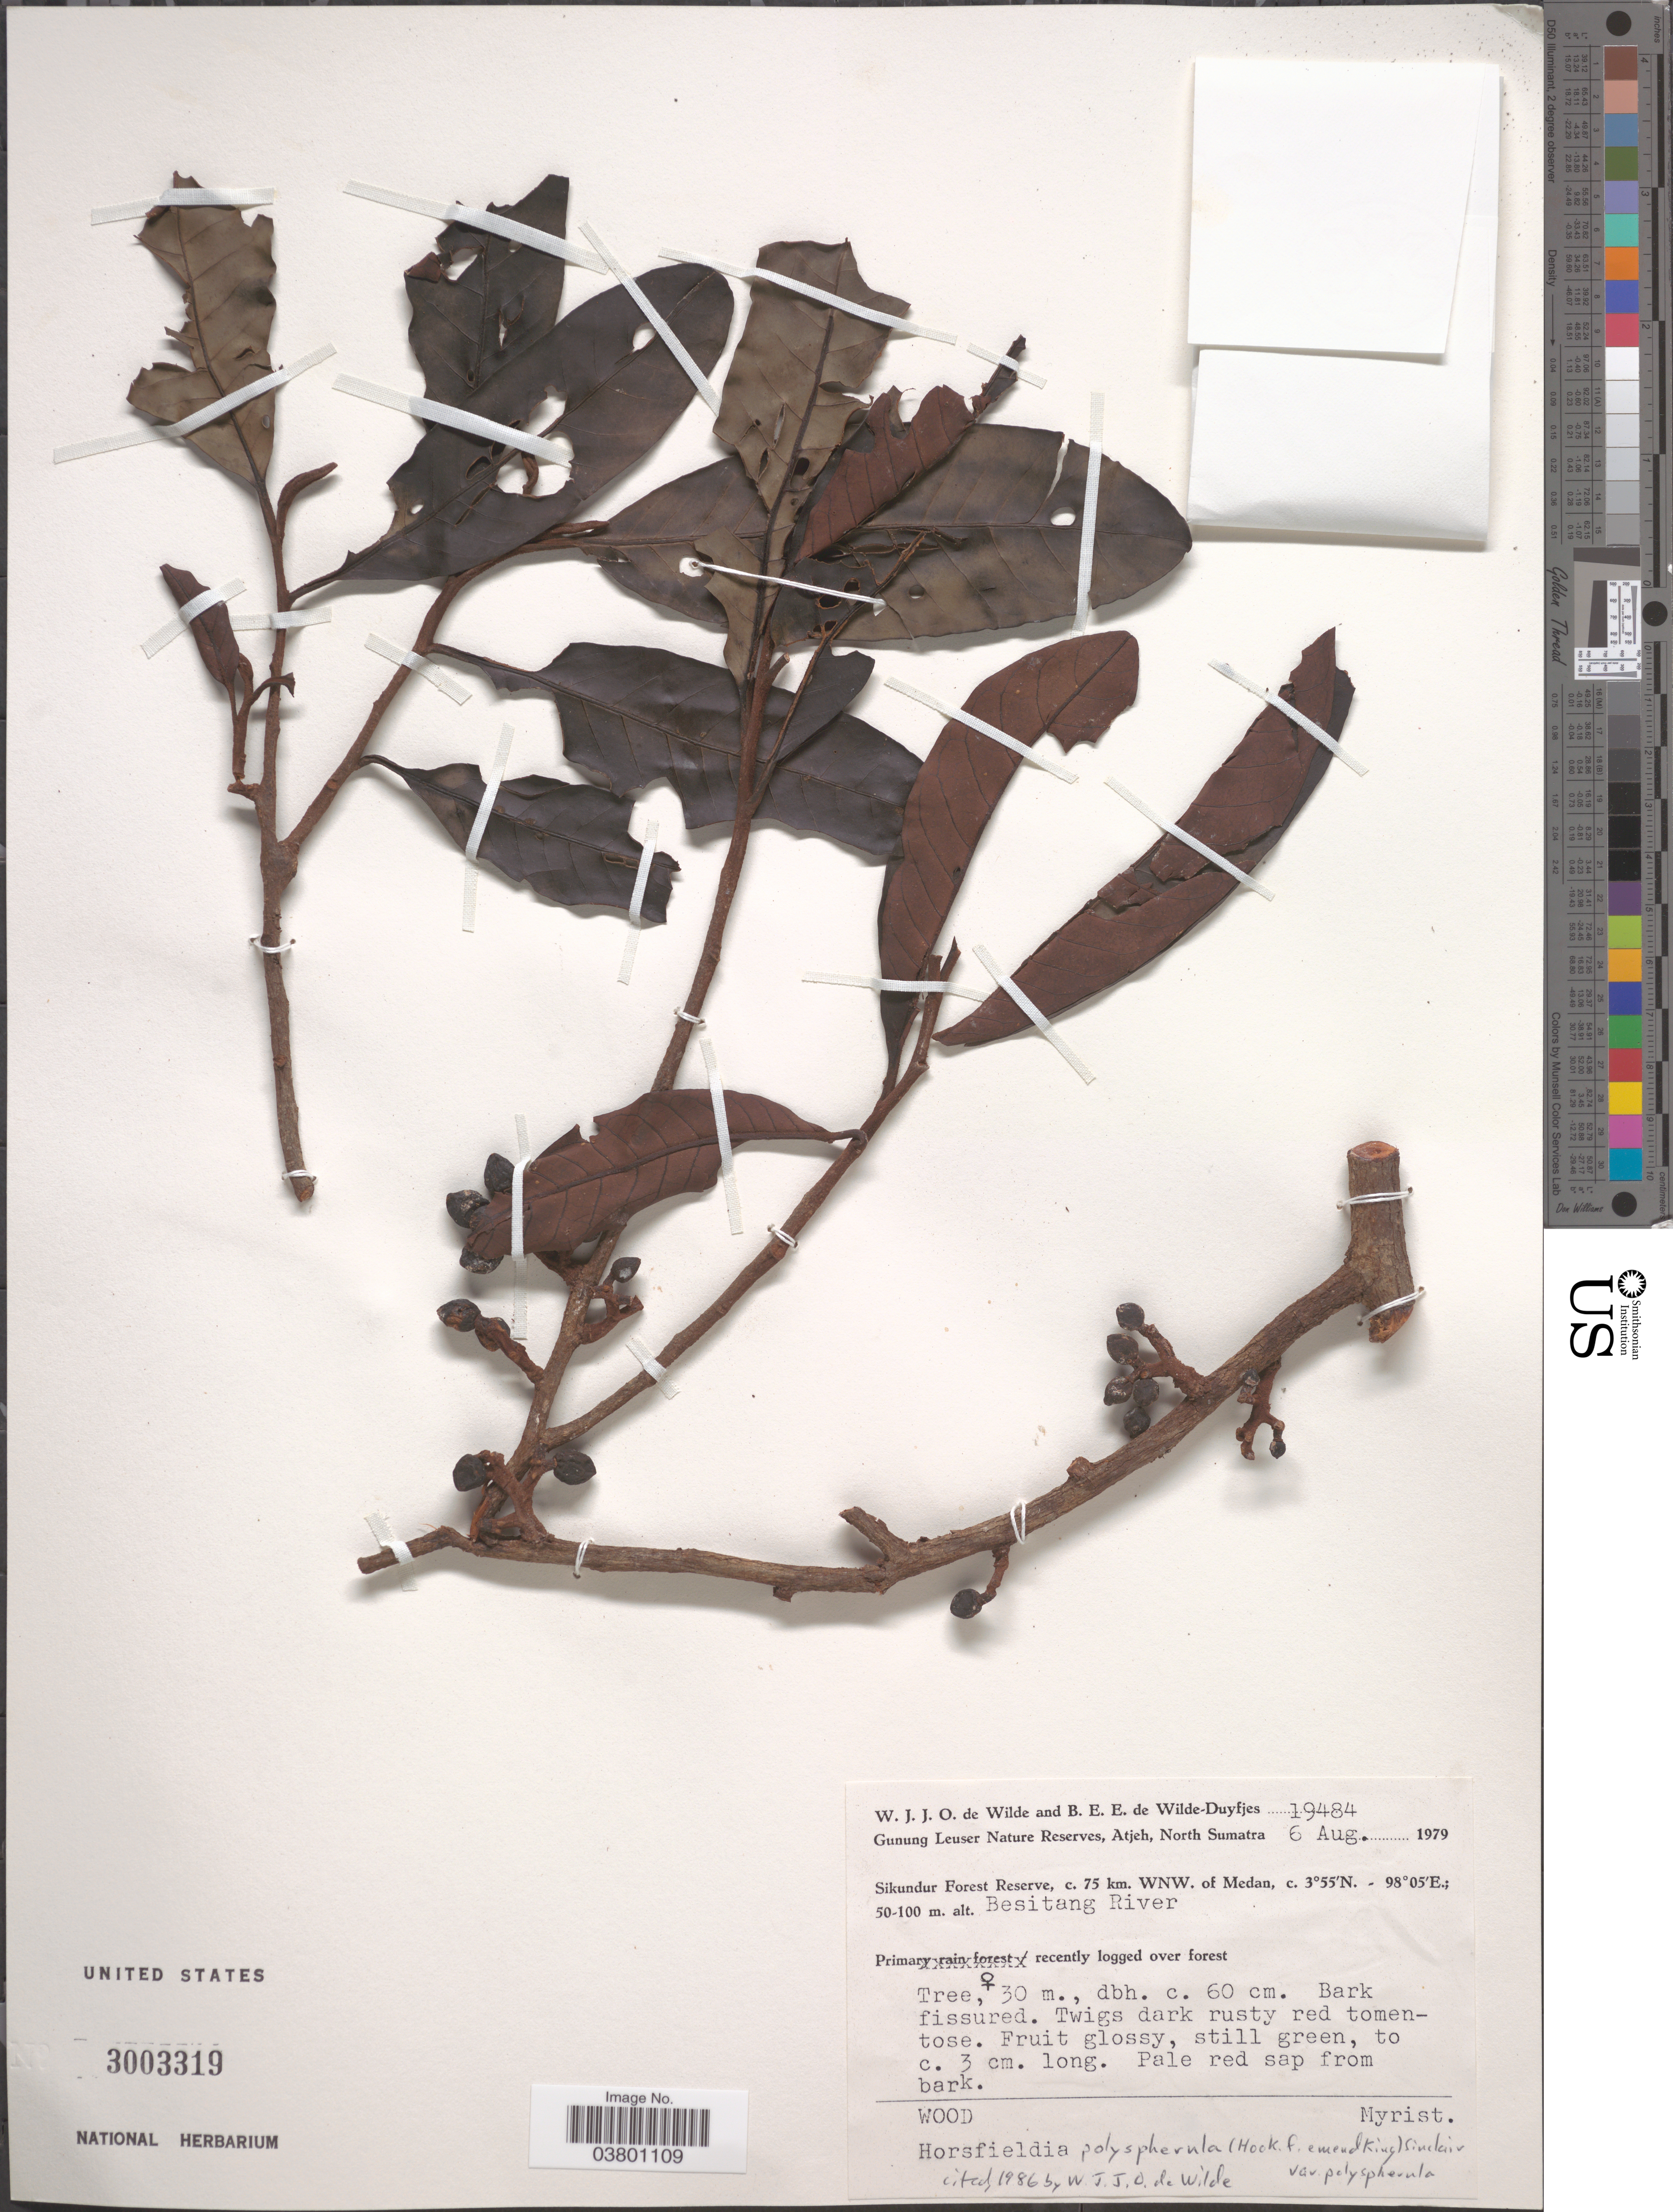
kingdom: Plantae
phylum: Tracheophyta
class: Magnoliopsida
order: Magnoliales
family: Myristicaceae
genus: Horsfieldia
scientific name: Horsfieldia polyspherula var. polyspherula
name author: J. Sinclair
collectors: W. J. de Wilde & B. E. de Wilde-Duyfjes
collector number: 19484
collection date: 1979-08-06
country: Indonesia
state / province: Sumatra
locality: Gunung Leuser Nature Reserve, Atjeh, North Sumatra. Sikundur Forest Reserve, c. 75 km. WNW. of Medan. Besitang River.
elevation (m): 50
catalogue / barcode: US 3003319